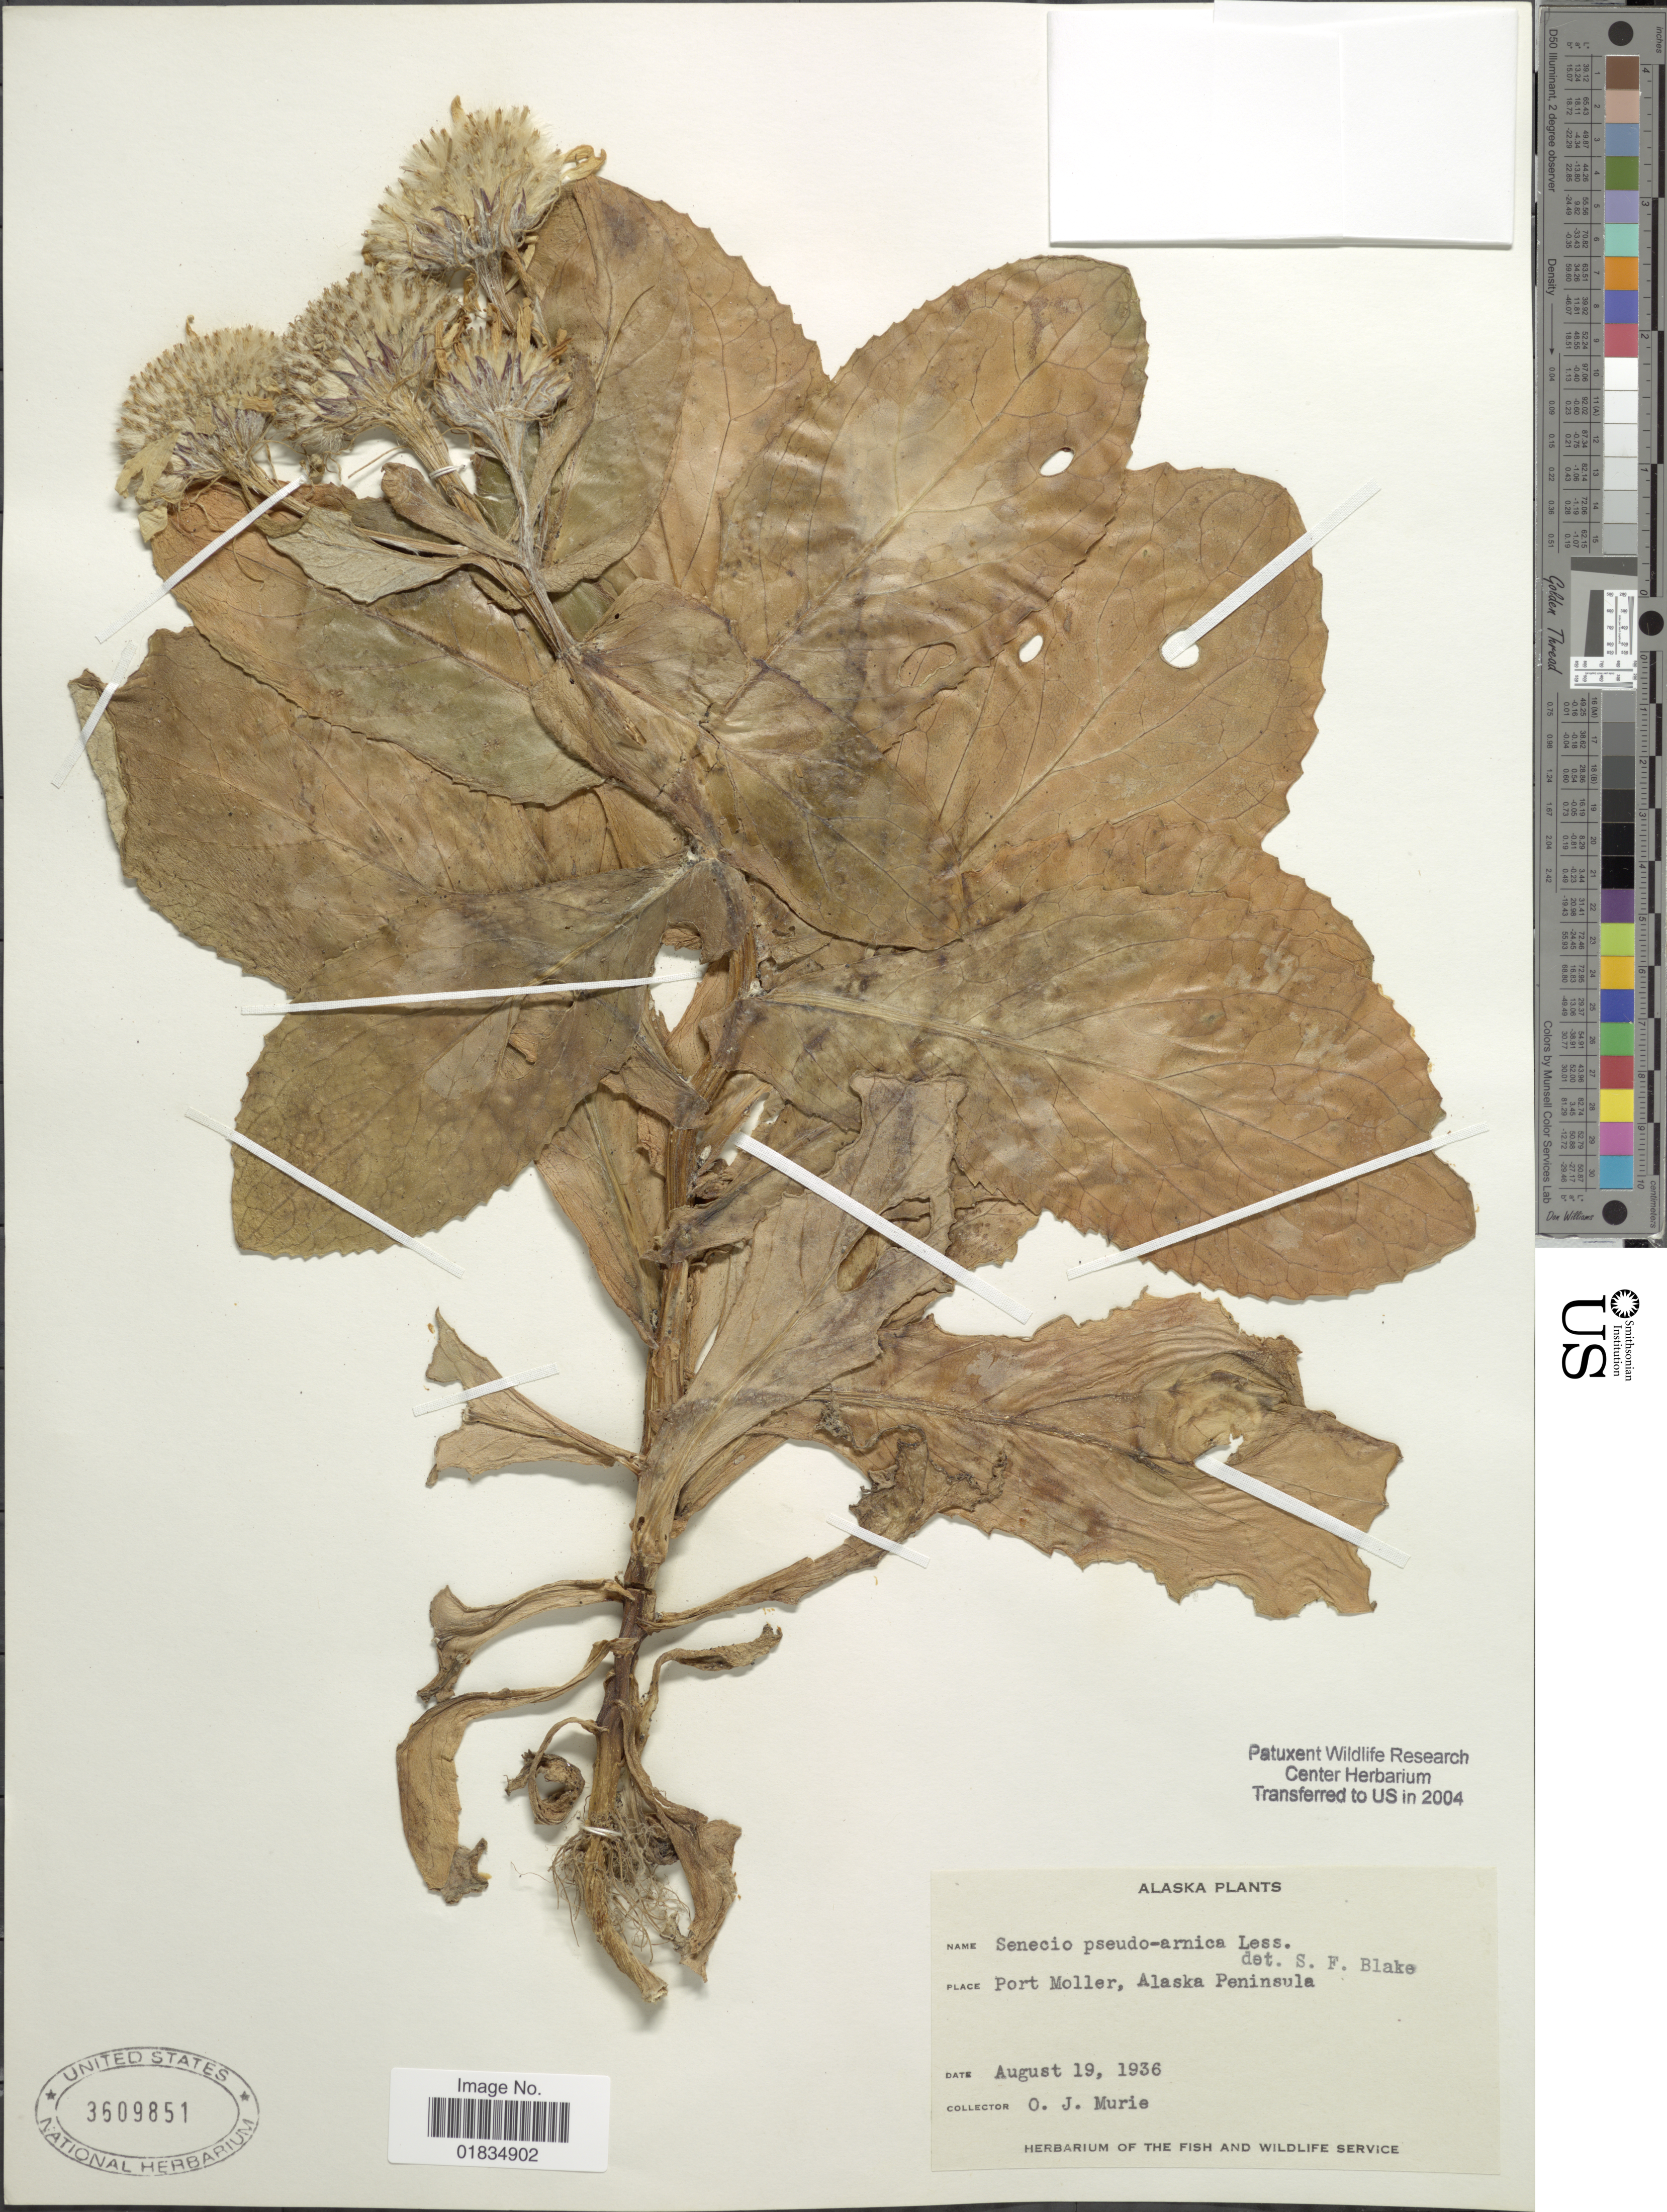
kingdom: Plantae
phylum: Tracheophyta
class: Magnoliopsida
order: Asterales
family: Asteraceae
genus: Senecio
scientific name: Senecio pseudoarnica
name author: Less.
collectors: O. Murie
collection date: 1936-08-19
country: United States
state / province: Alaska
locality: Port Moller, Alaska Peninsula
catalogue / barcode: US 3609851